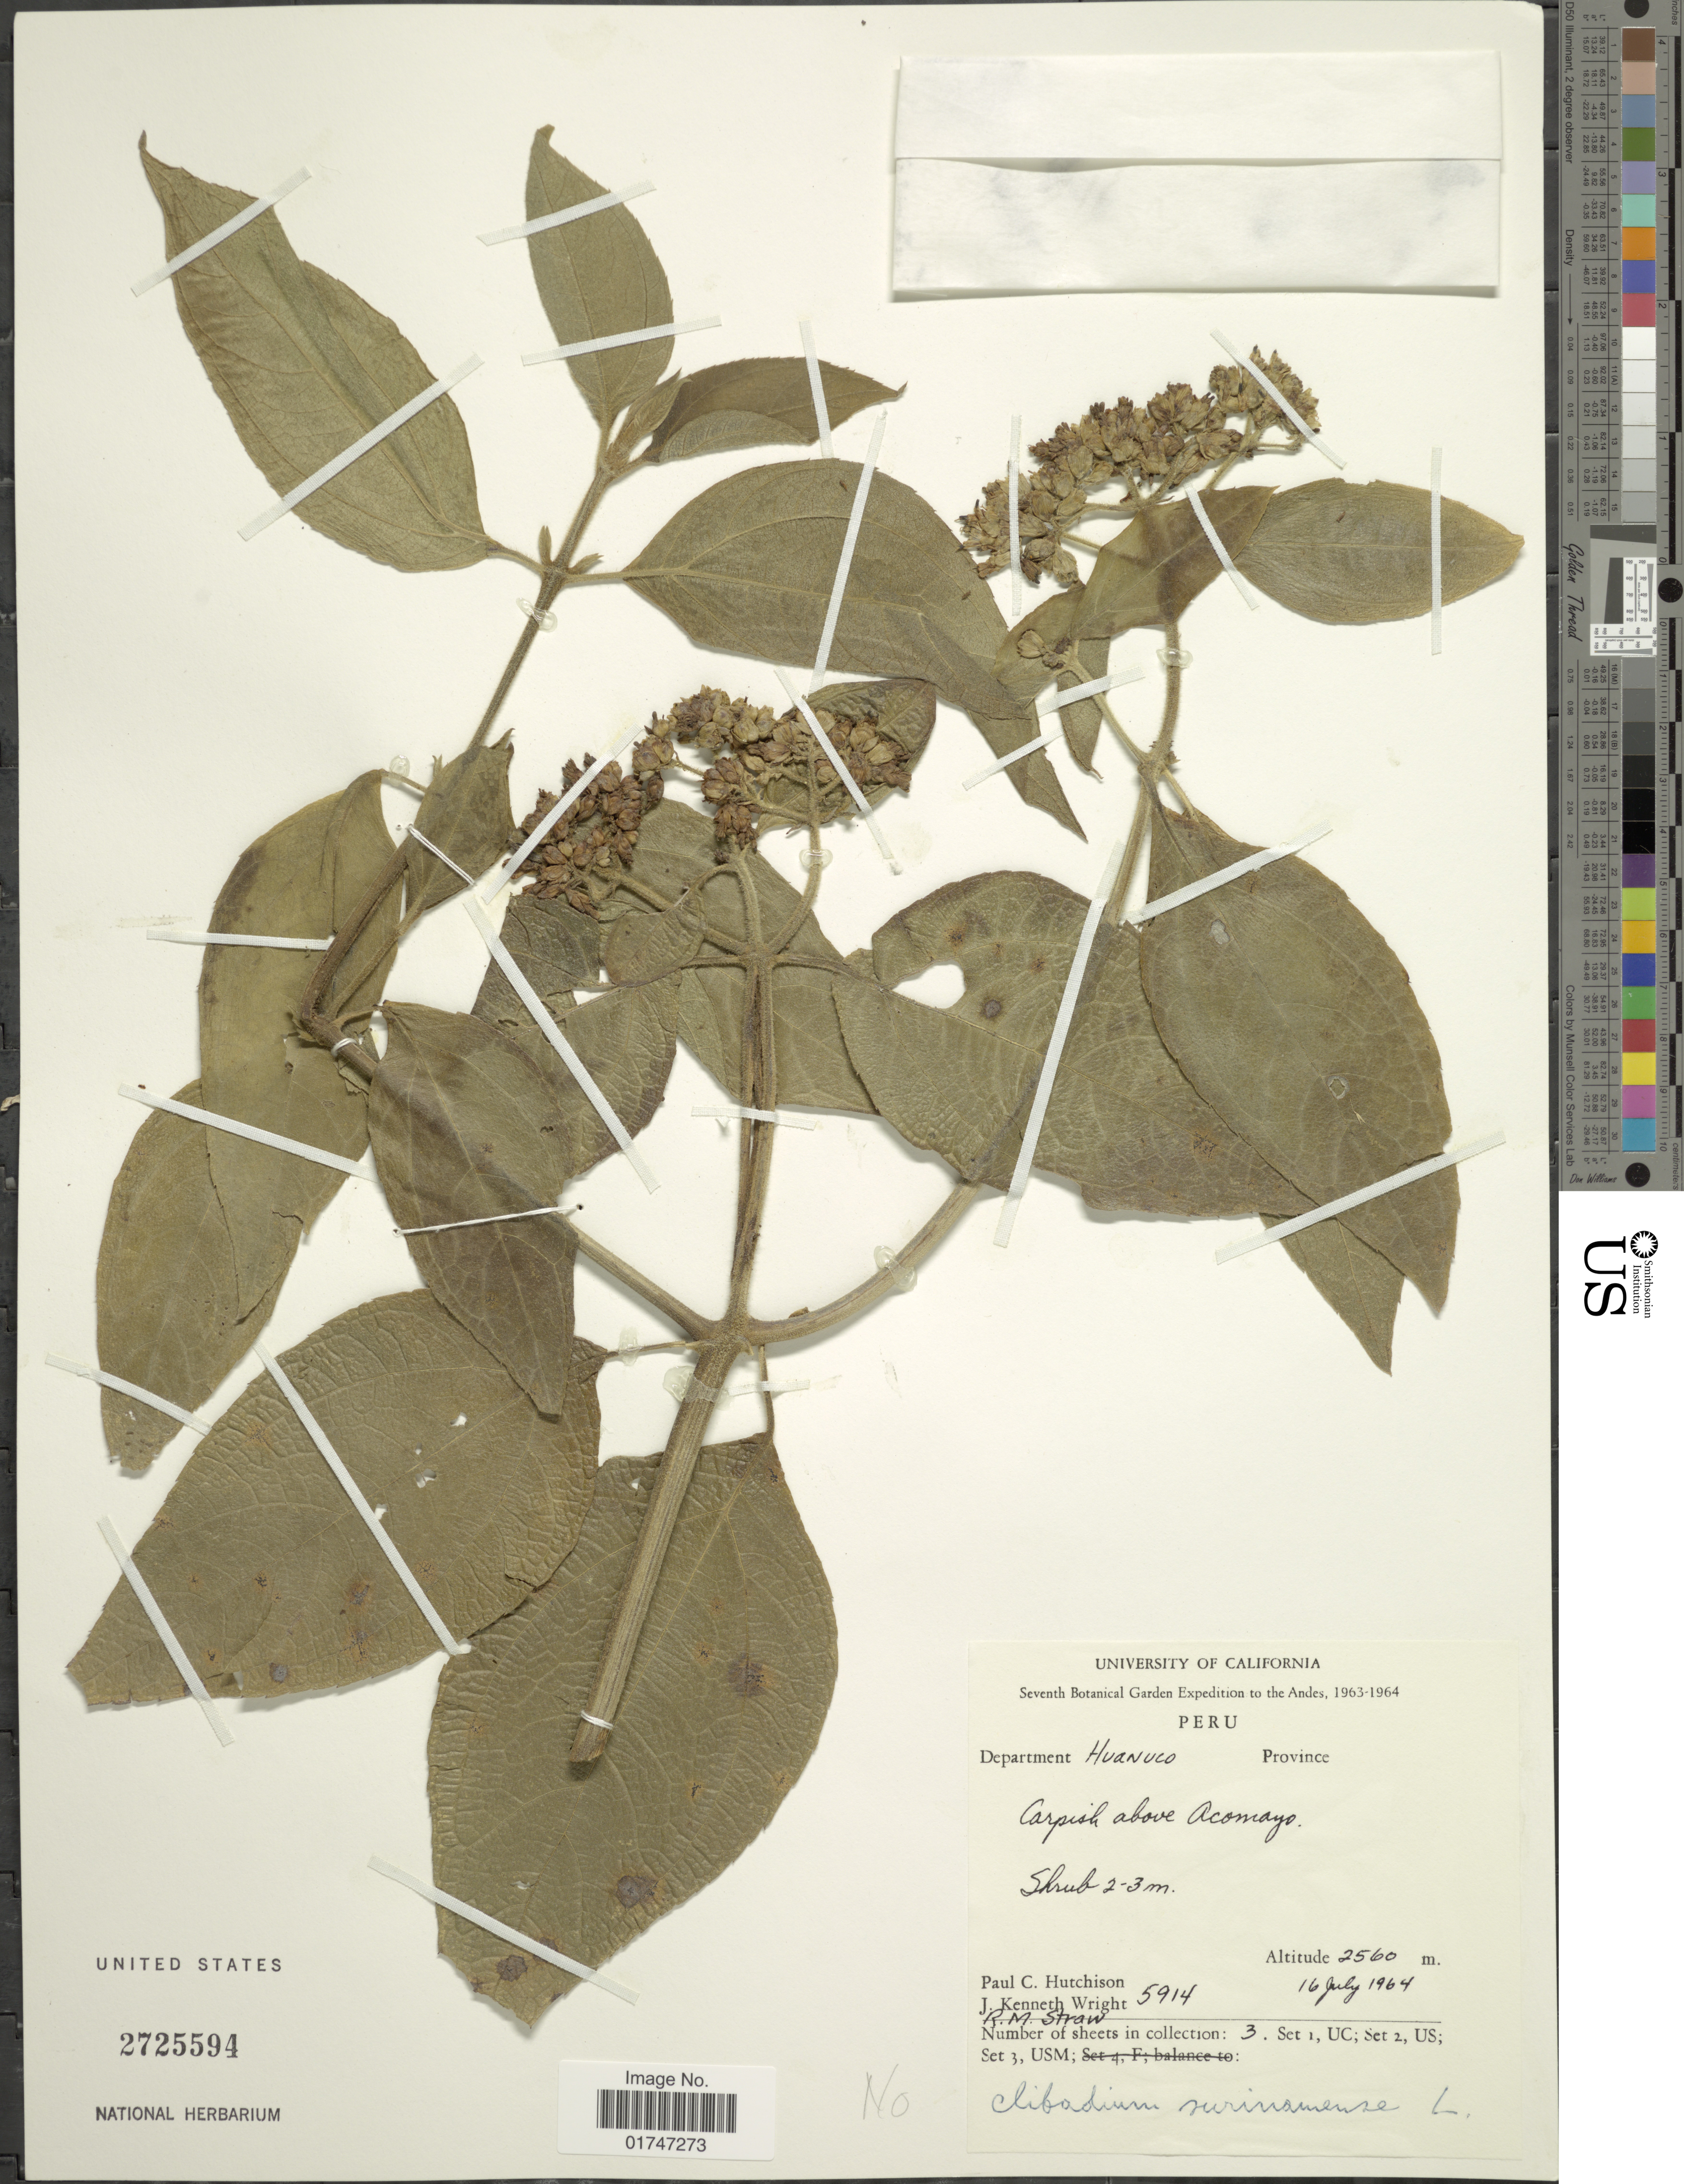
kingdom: Plantae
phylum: Tracheophyta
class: Magnoliopsida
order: Asterales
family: Asteraceae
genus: Clibadium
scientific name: Clibadium sp.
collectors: P. C. Hutchison, J. K. Wright & R. M. Straw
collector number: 5914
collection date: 1964-07-16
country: Peru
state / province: Huánuco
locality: Carpish above Acomayo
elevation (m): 2560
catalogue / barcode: US 2725594